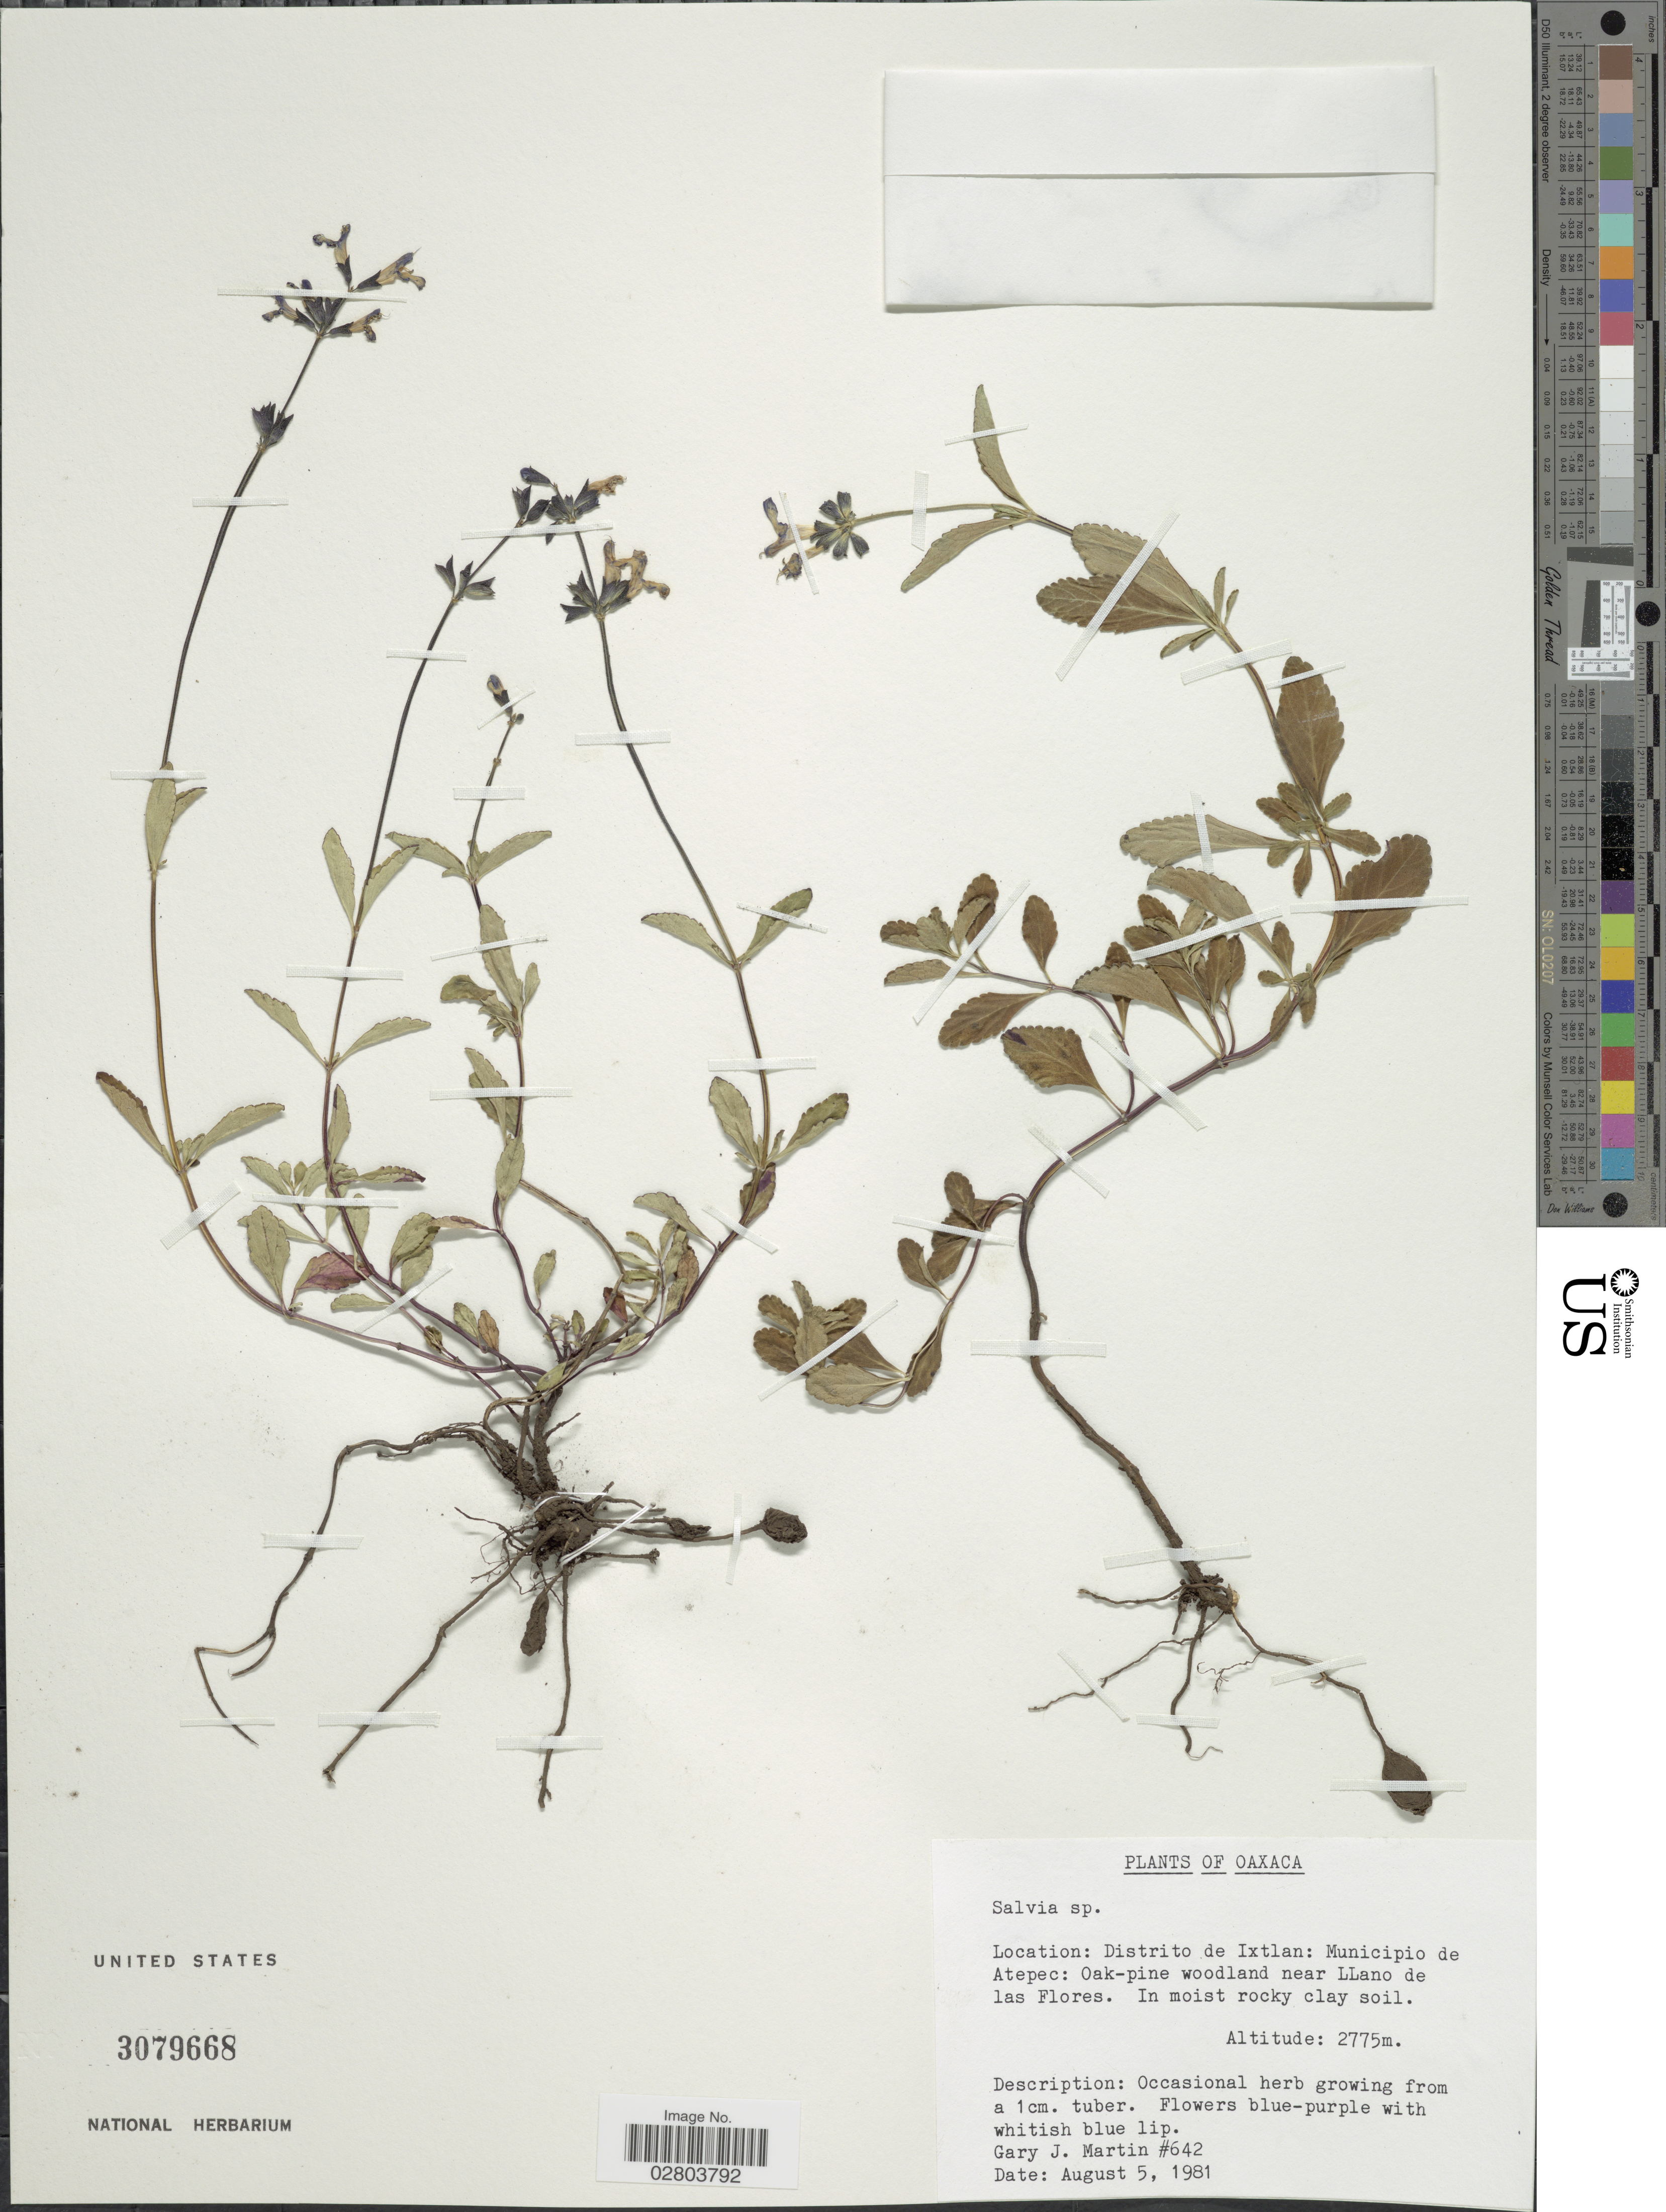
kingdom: Plantae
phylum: Tracheophyta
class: Magnoliopsida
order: Lamiales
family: Lamiaceae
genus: Salvia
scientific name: Salvia sp.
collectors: G. J. Martin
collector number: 642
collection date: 1981-08-05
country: Mexico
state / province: Oaxaca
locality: Distrito de Ixtlan: Municipio de Atepec: Oak-pine woodland near LLano de las Flores.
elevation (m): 2775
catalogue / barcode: US 3079668